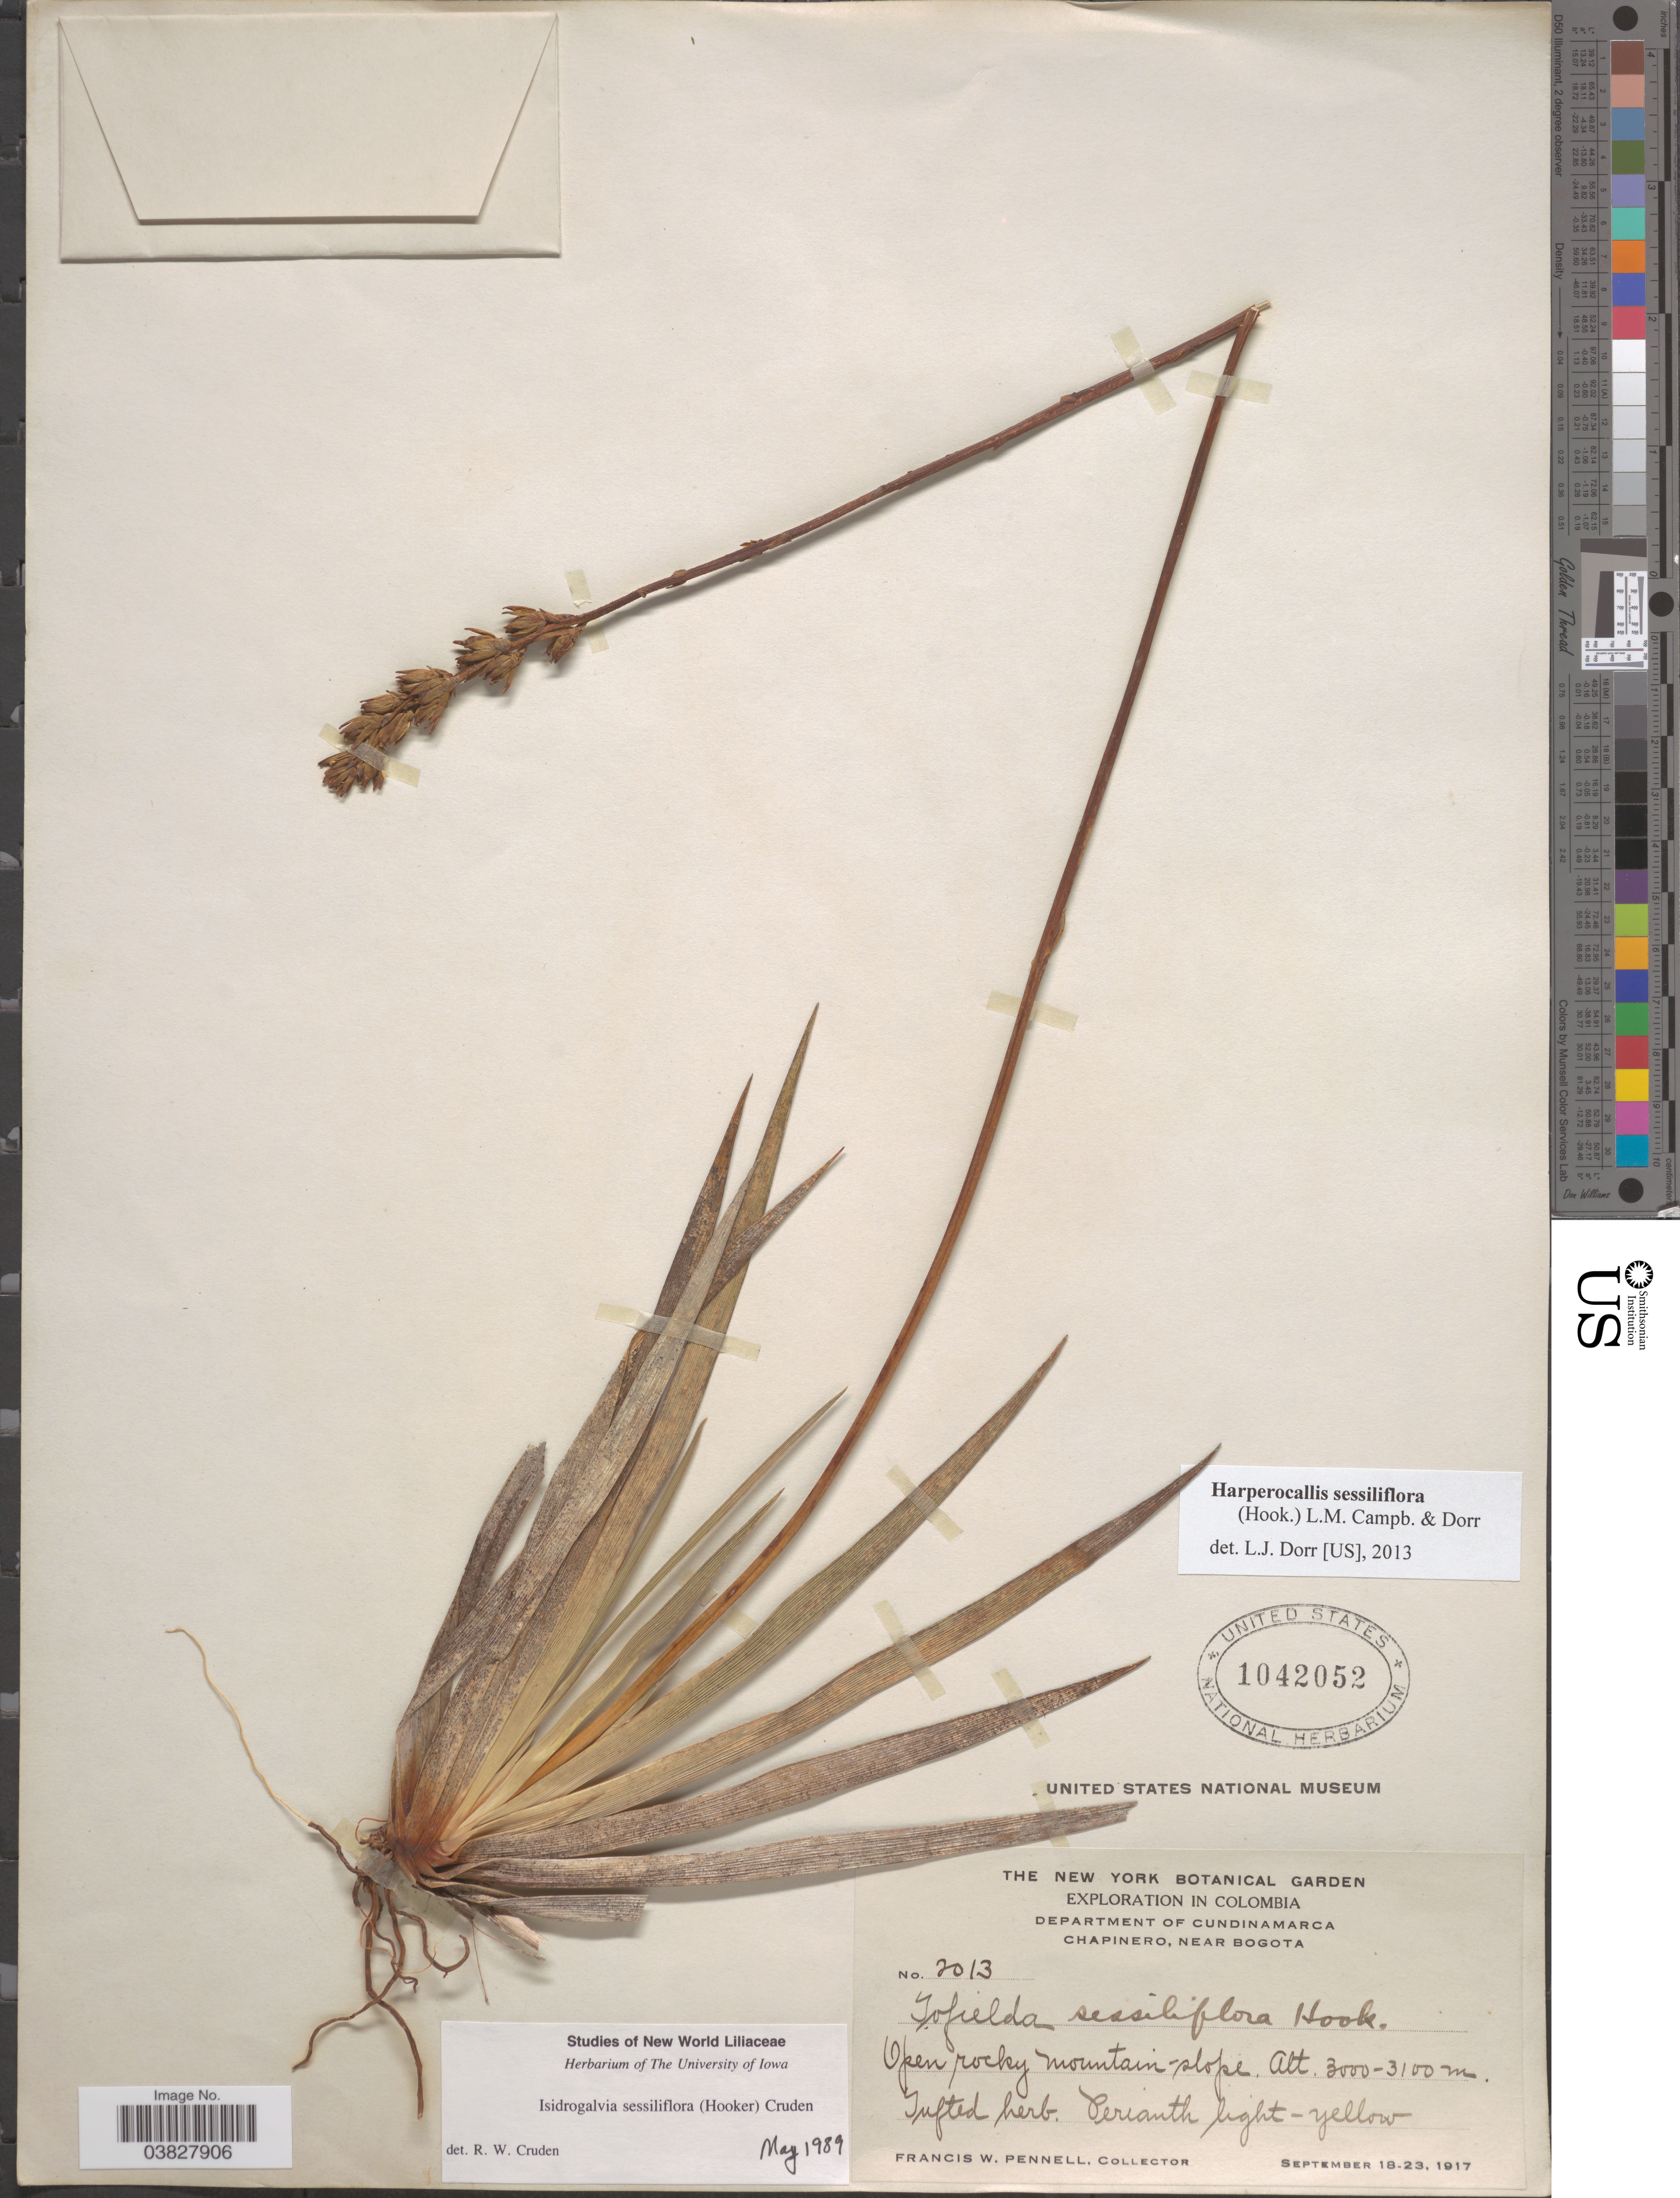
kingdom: Plantae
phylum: Tracheophyta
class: Liliopsida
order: Alismatales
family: Tofieldiaceae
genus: Harperocallis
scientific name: Harperocallis sessiliflora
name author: (Hook.) L.M. Campb. & Dorr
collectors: F. W. Pennell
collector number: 2013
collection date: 1917-09-18/1917-09-23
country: Colombia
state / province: Cundinamarca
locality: Department of Cundinamarca. Chapinero, near Bogota. Open rocky mountain slope.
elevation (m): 3000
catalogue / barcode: US 1042052